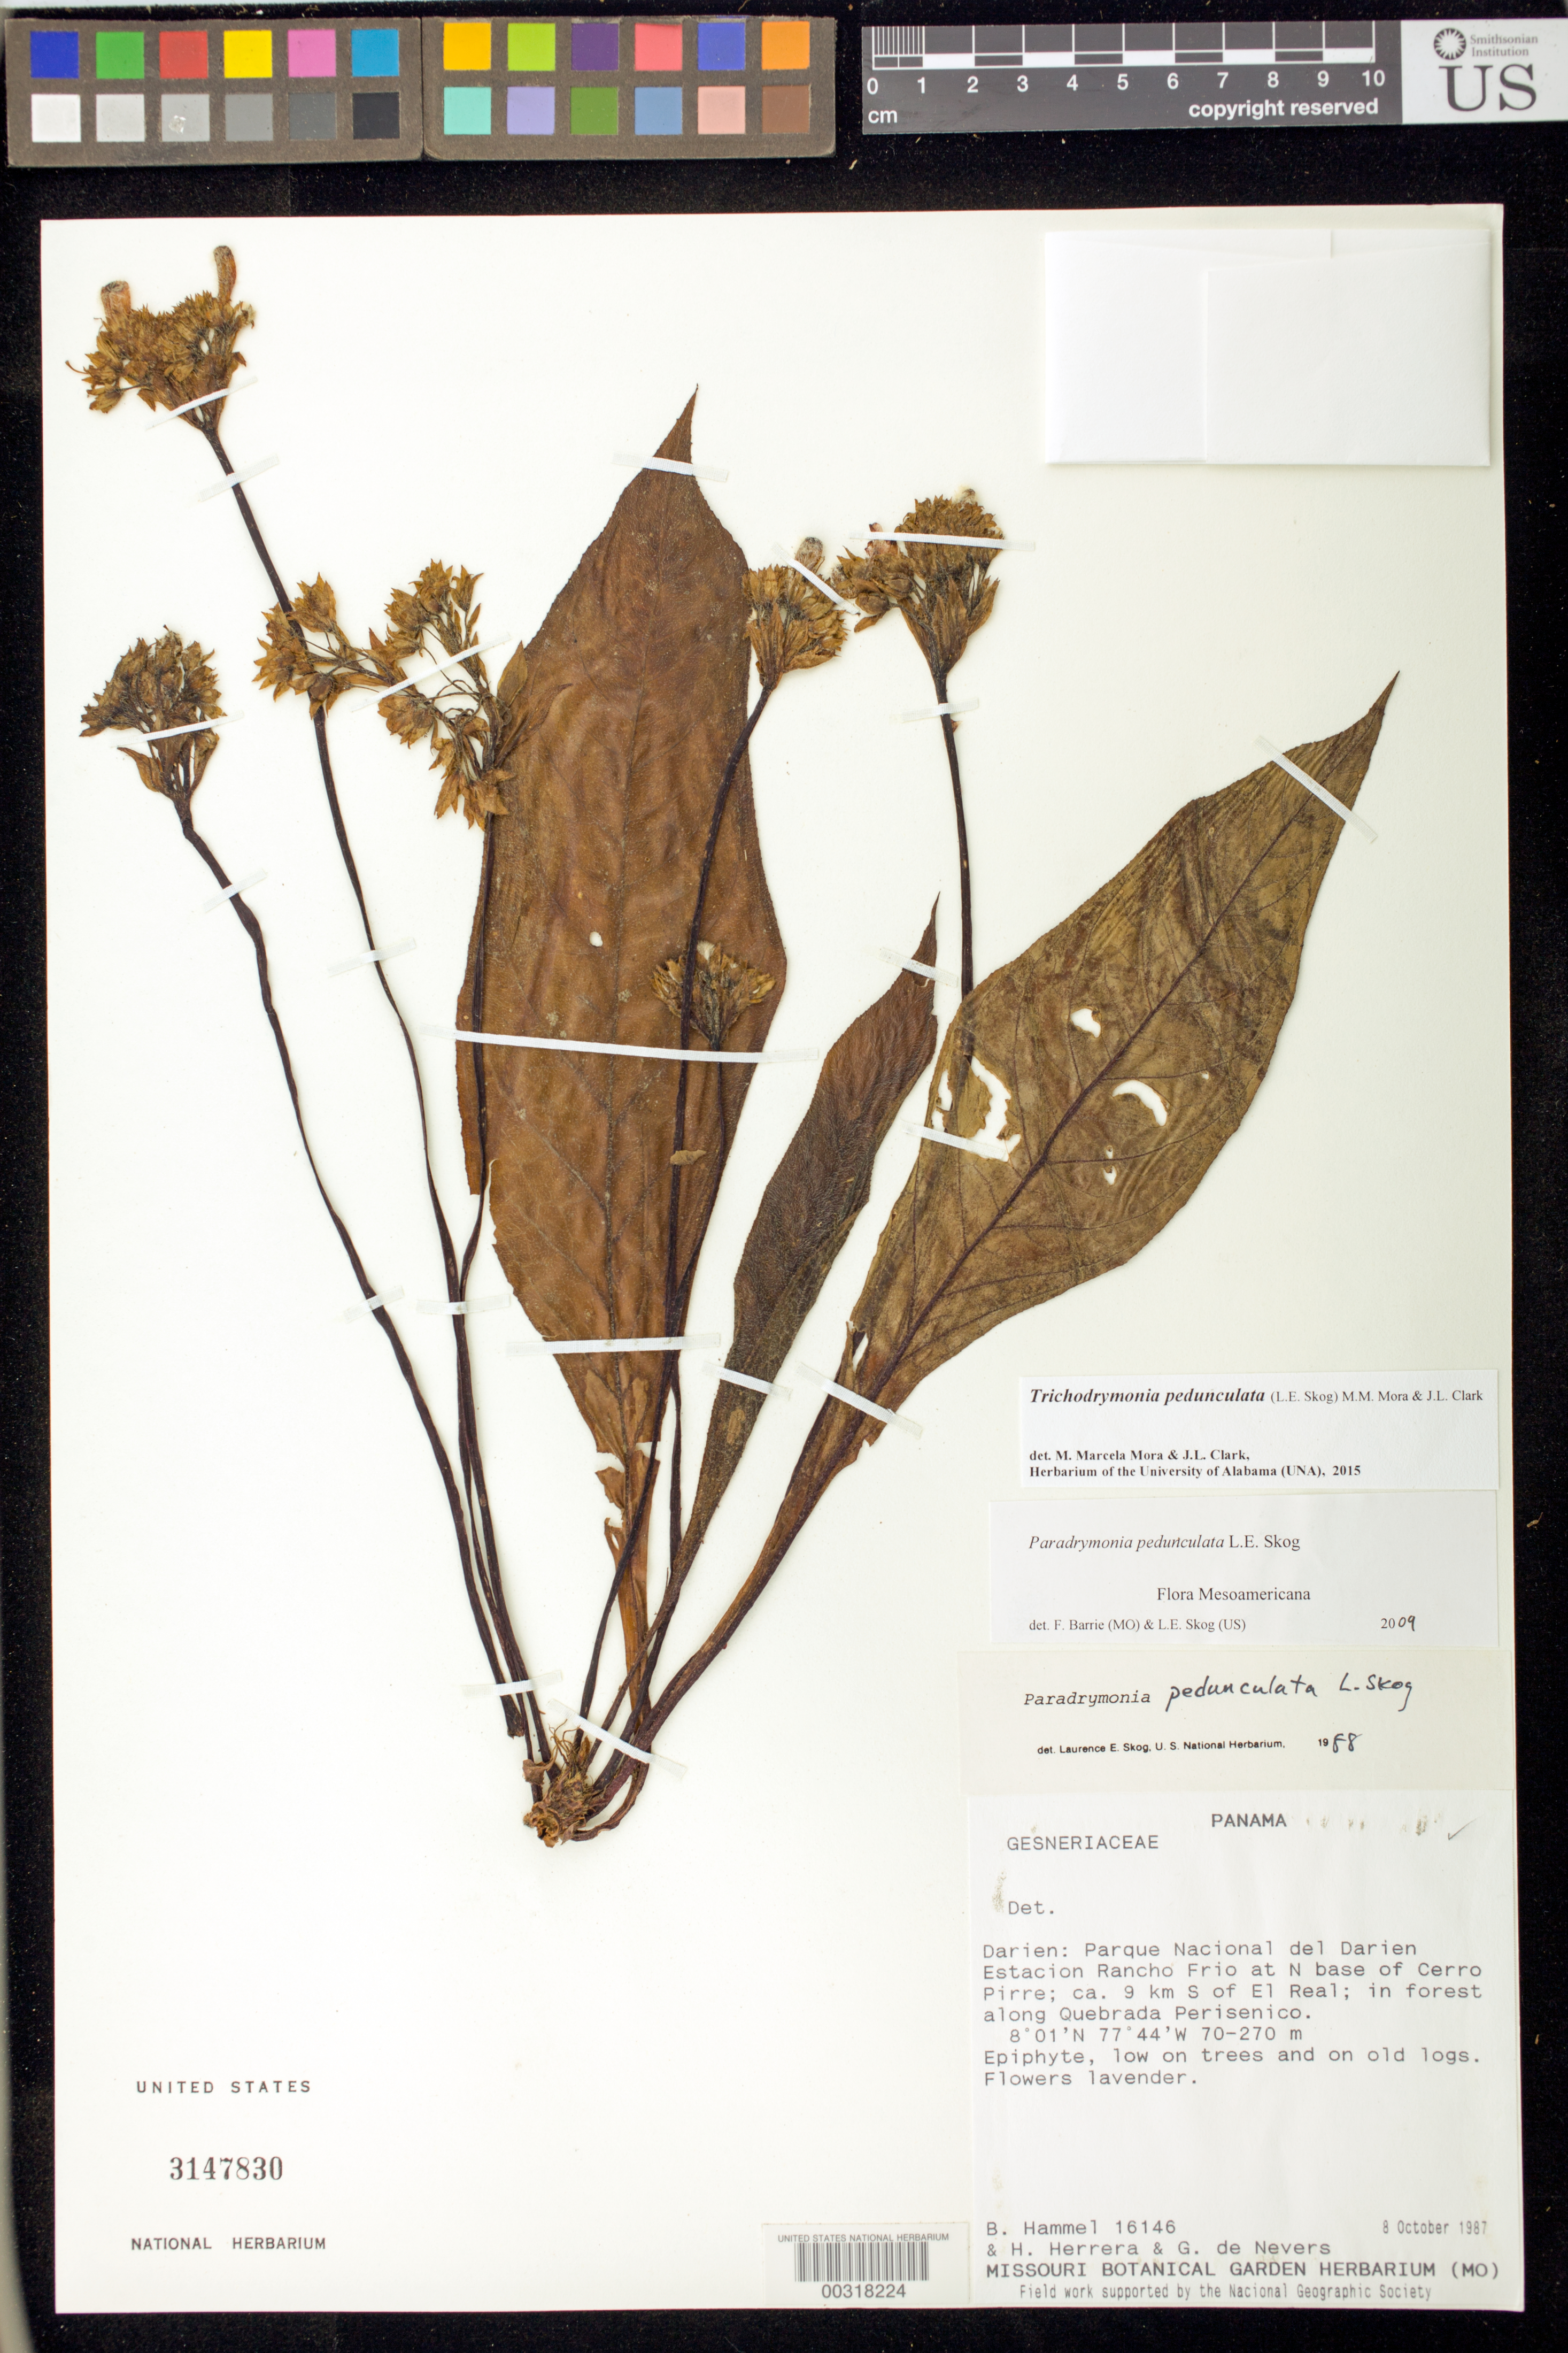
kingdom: Plantae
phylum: Tracheophyta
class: Magnoliopsida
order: Lamiales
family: Gesneriaceae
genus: Trichodrymonia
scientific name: Trichodrymonia pedunculata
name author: (L.E. Skog) M.M. Mora & J.L. Clark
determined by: Mora, M. M.; Clark, J. L.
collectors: B. Hammel, H. Herrera & G. C. de Nevers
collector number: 16146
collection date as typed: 08 Oct 1987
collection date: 1987-10-08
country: Panama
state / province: Darién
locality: Parque Nacional del Darien, Estacion Rancho Frio at N base of Cerro Pirre, ca 9 km S of El Real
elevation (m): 70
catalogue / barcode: US 3147830